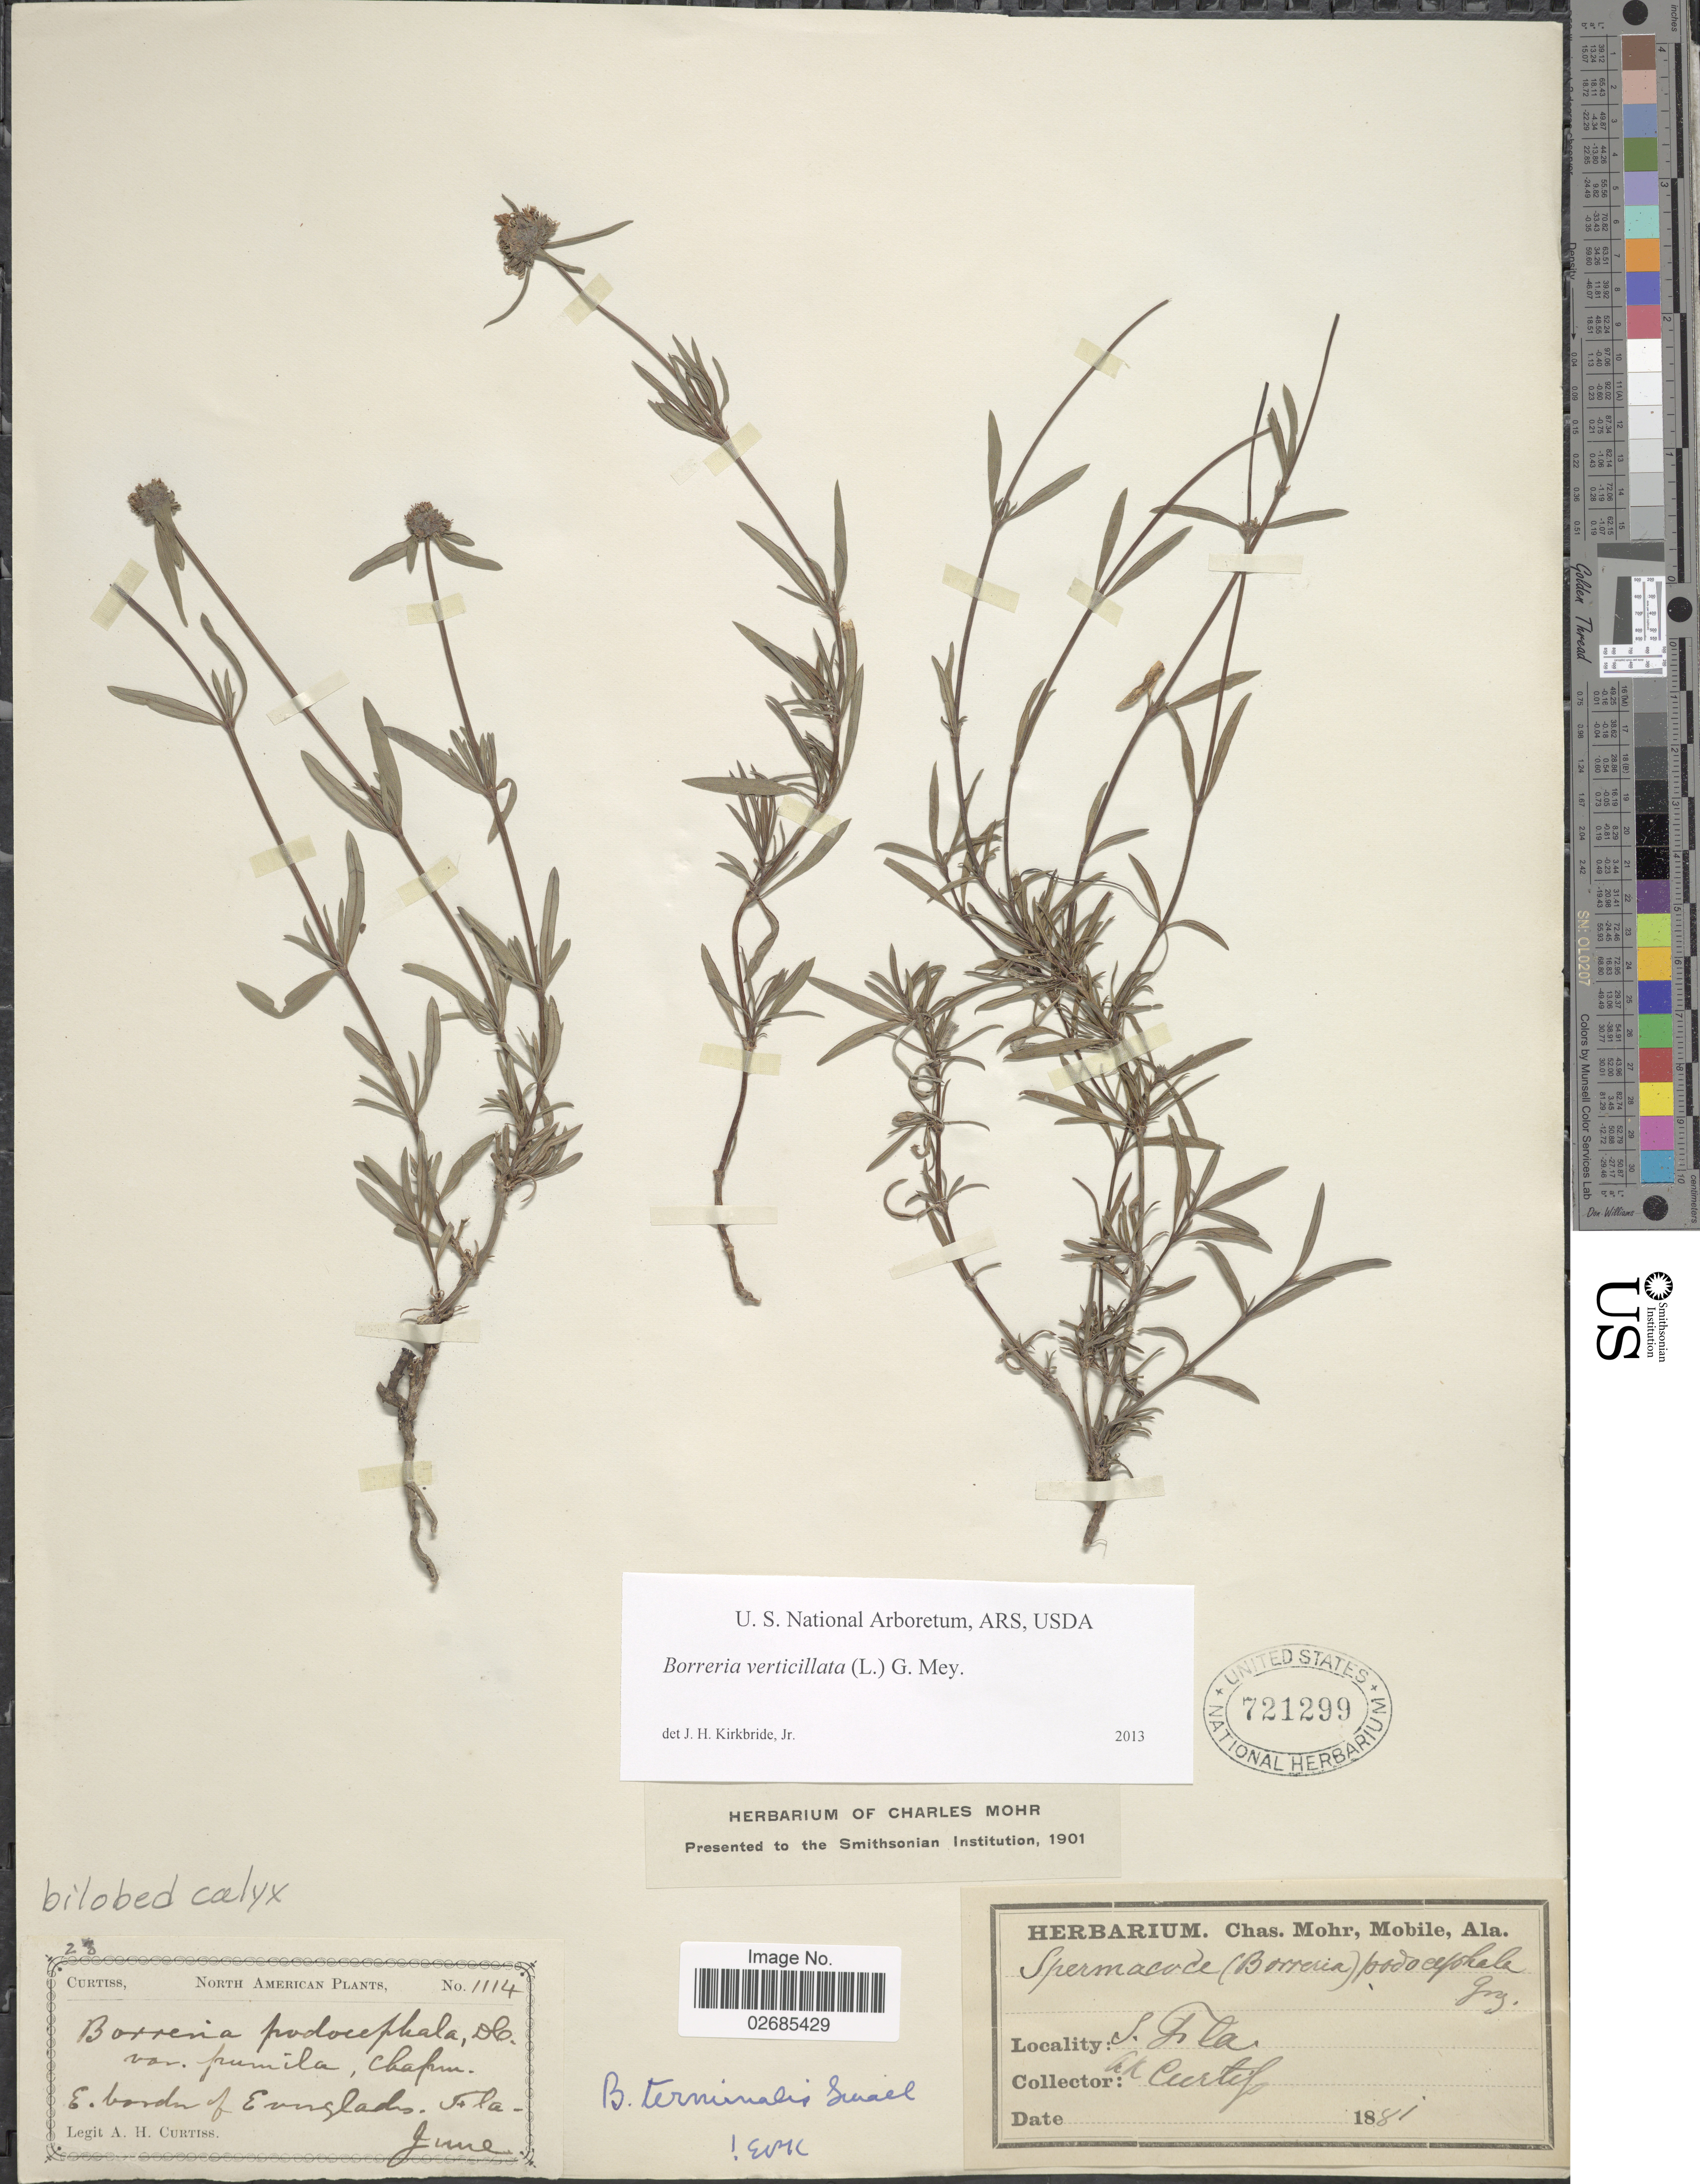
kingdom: Plantae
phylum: Tracheophyta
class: Magnoliopsida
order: Gentianales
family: Rubiaceae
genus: Borreria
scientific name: Borreria verticillata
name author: (L.) G. Mey.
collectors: A. H. Curtiss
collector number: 1114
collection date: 1881-06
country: United States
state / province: Florida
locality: E. border of Everglades. S. Fla.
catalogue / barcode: US 721299